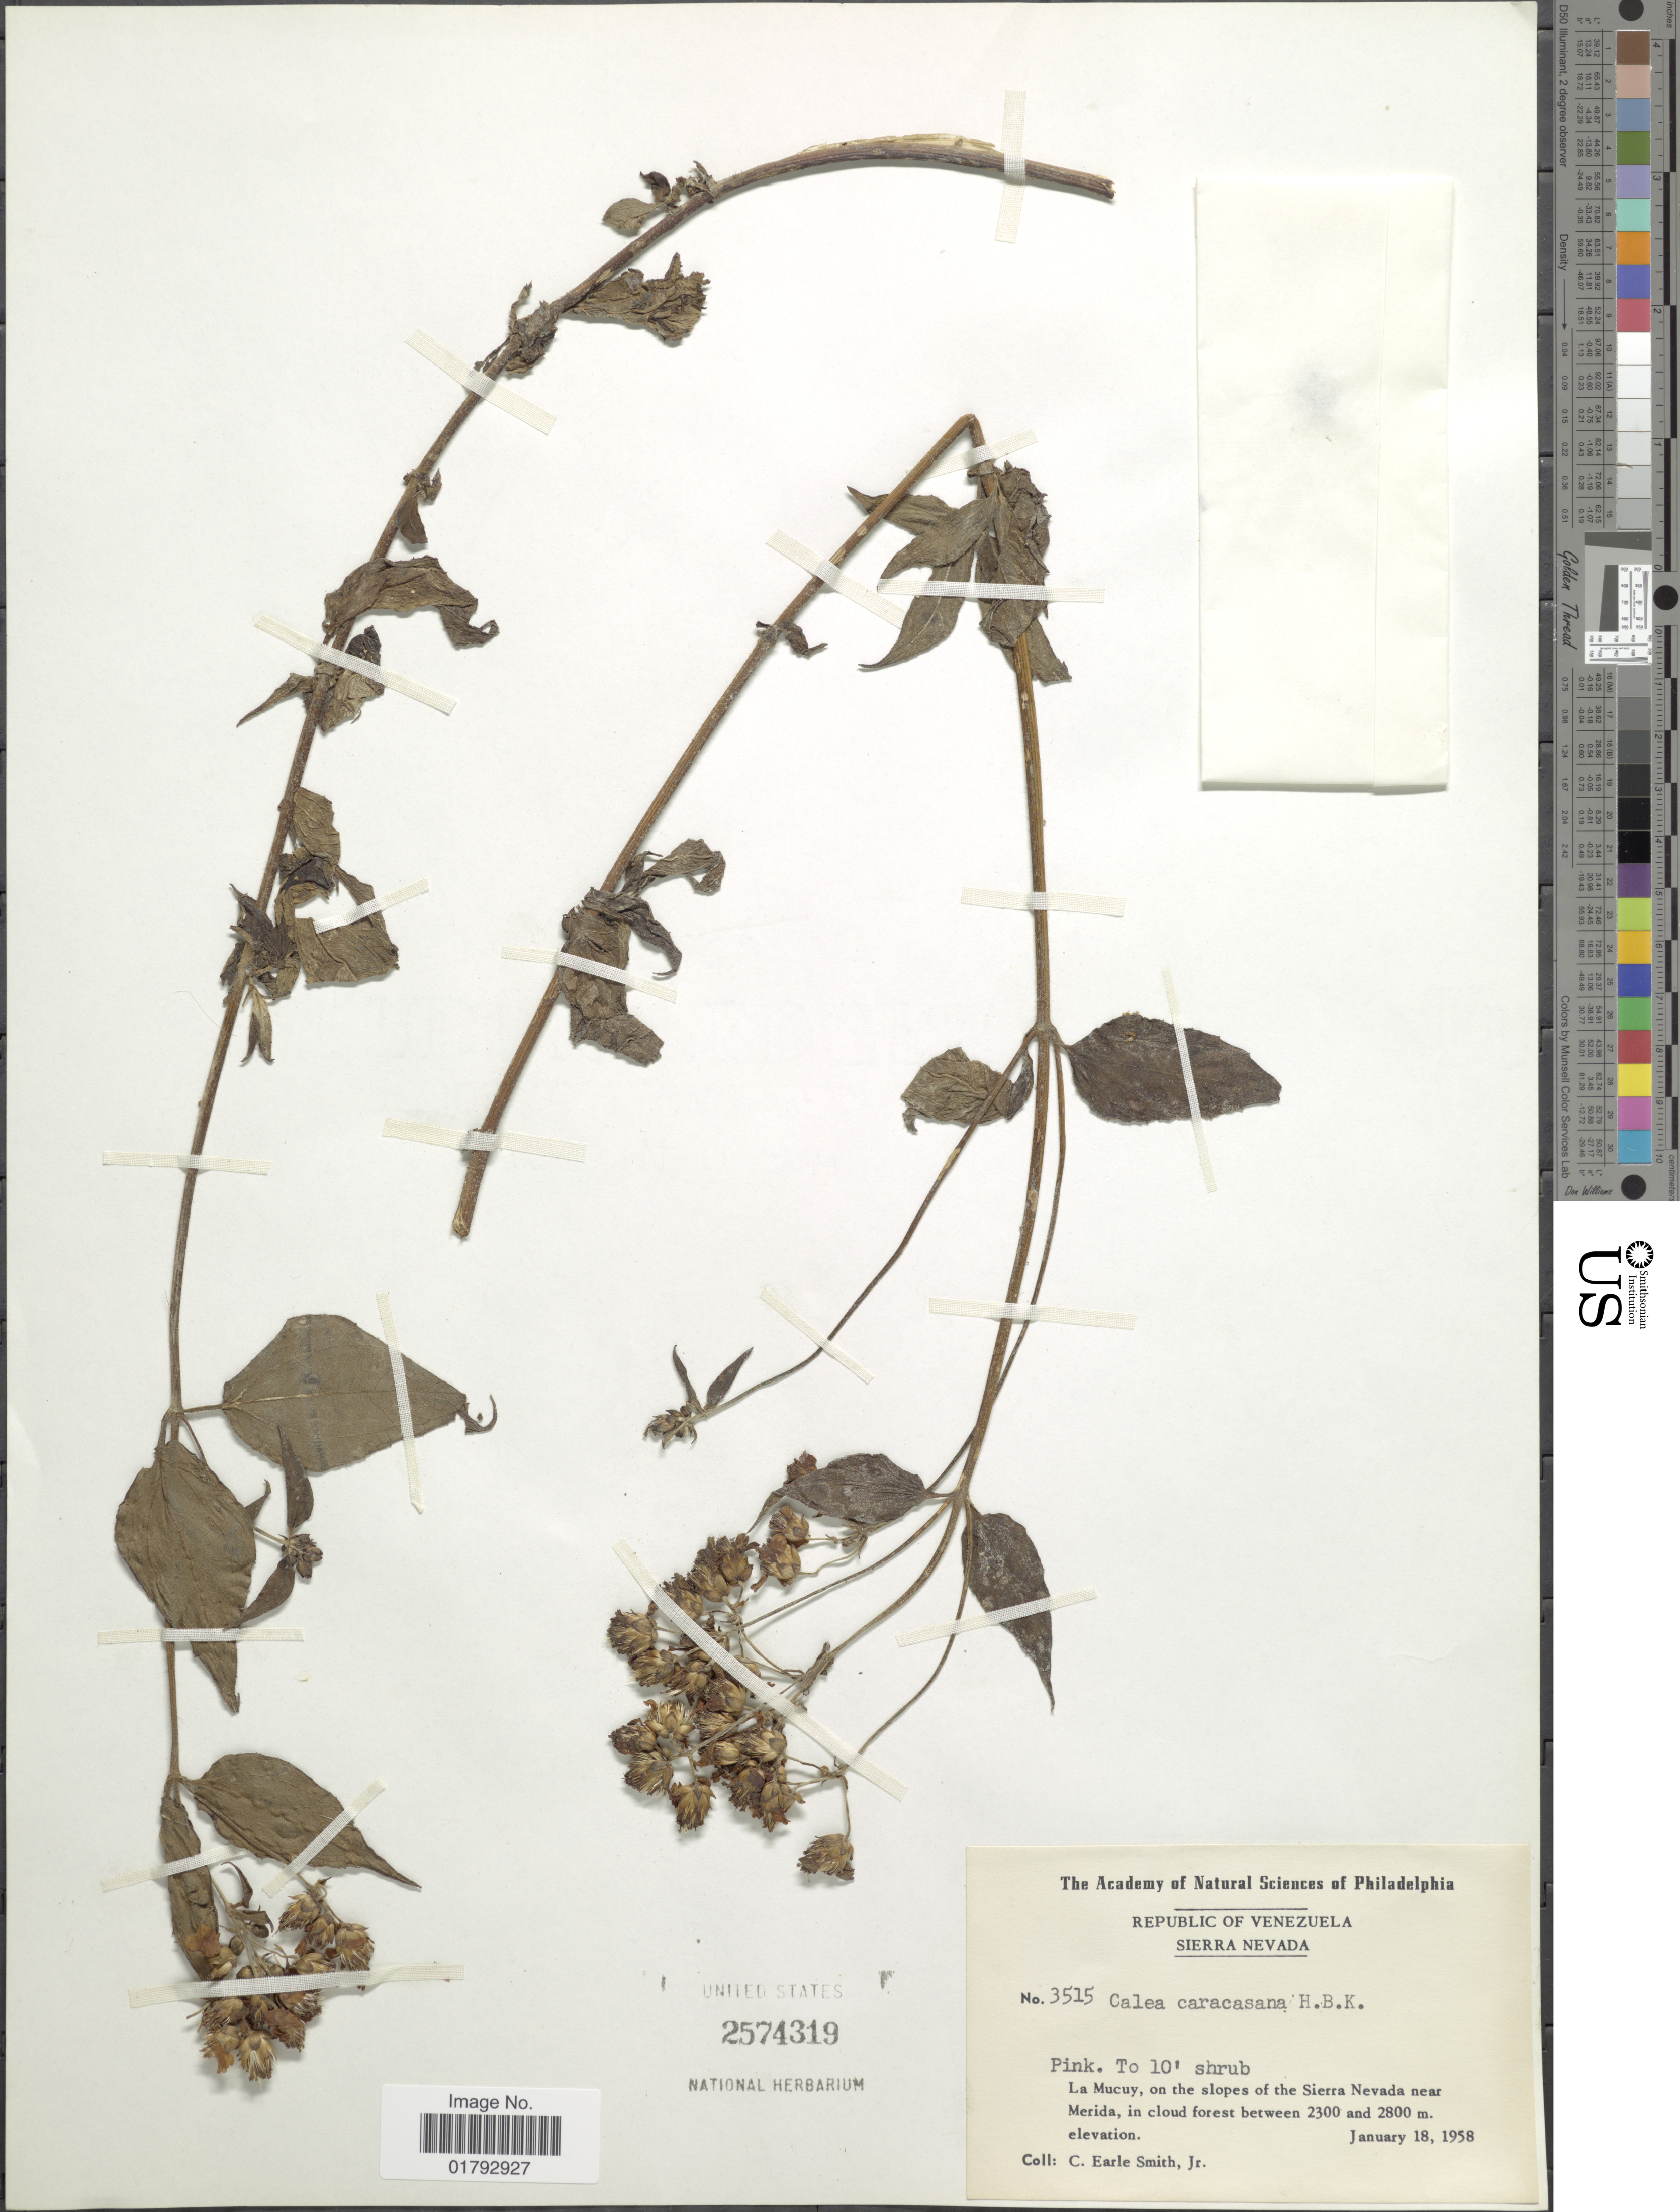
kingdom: Plantae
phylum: Tracheophyta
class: Magnoliopsida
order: Asterales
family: Asteraceae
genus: Alloispermum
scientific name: Alloispermum caracasanum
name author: (Kunth) H. Rob.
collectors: C. E. Smith Jr.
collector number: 3515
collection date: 1958-01-18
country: Venezuela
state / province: Mérida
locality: Sierra Nevada, La Mucuy, on the slopes of the Sierra Nevada near Merida.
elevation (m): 2300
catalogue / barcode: US 2574319